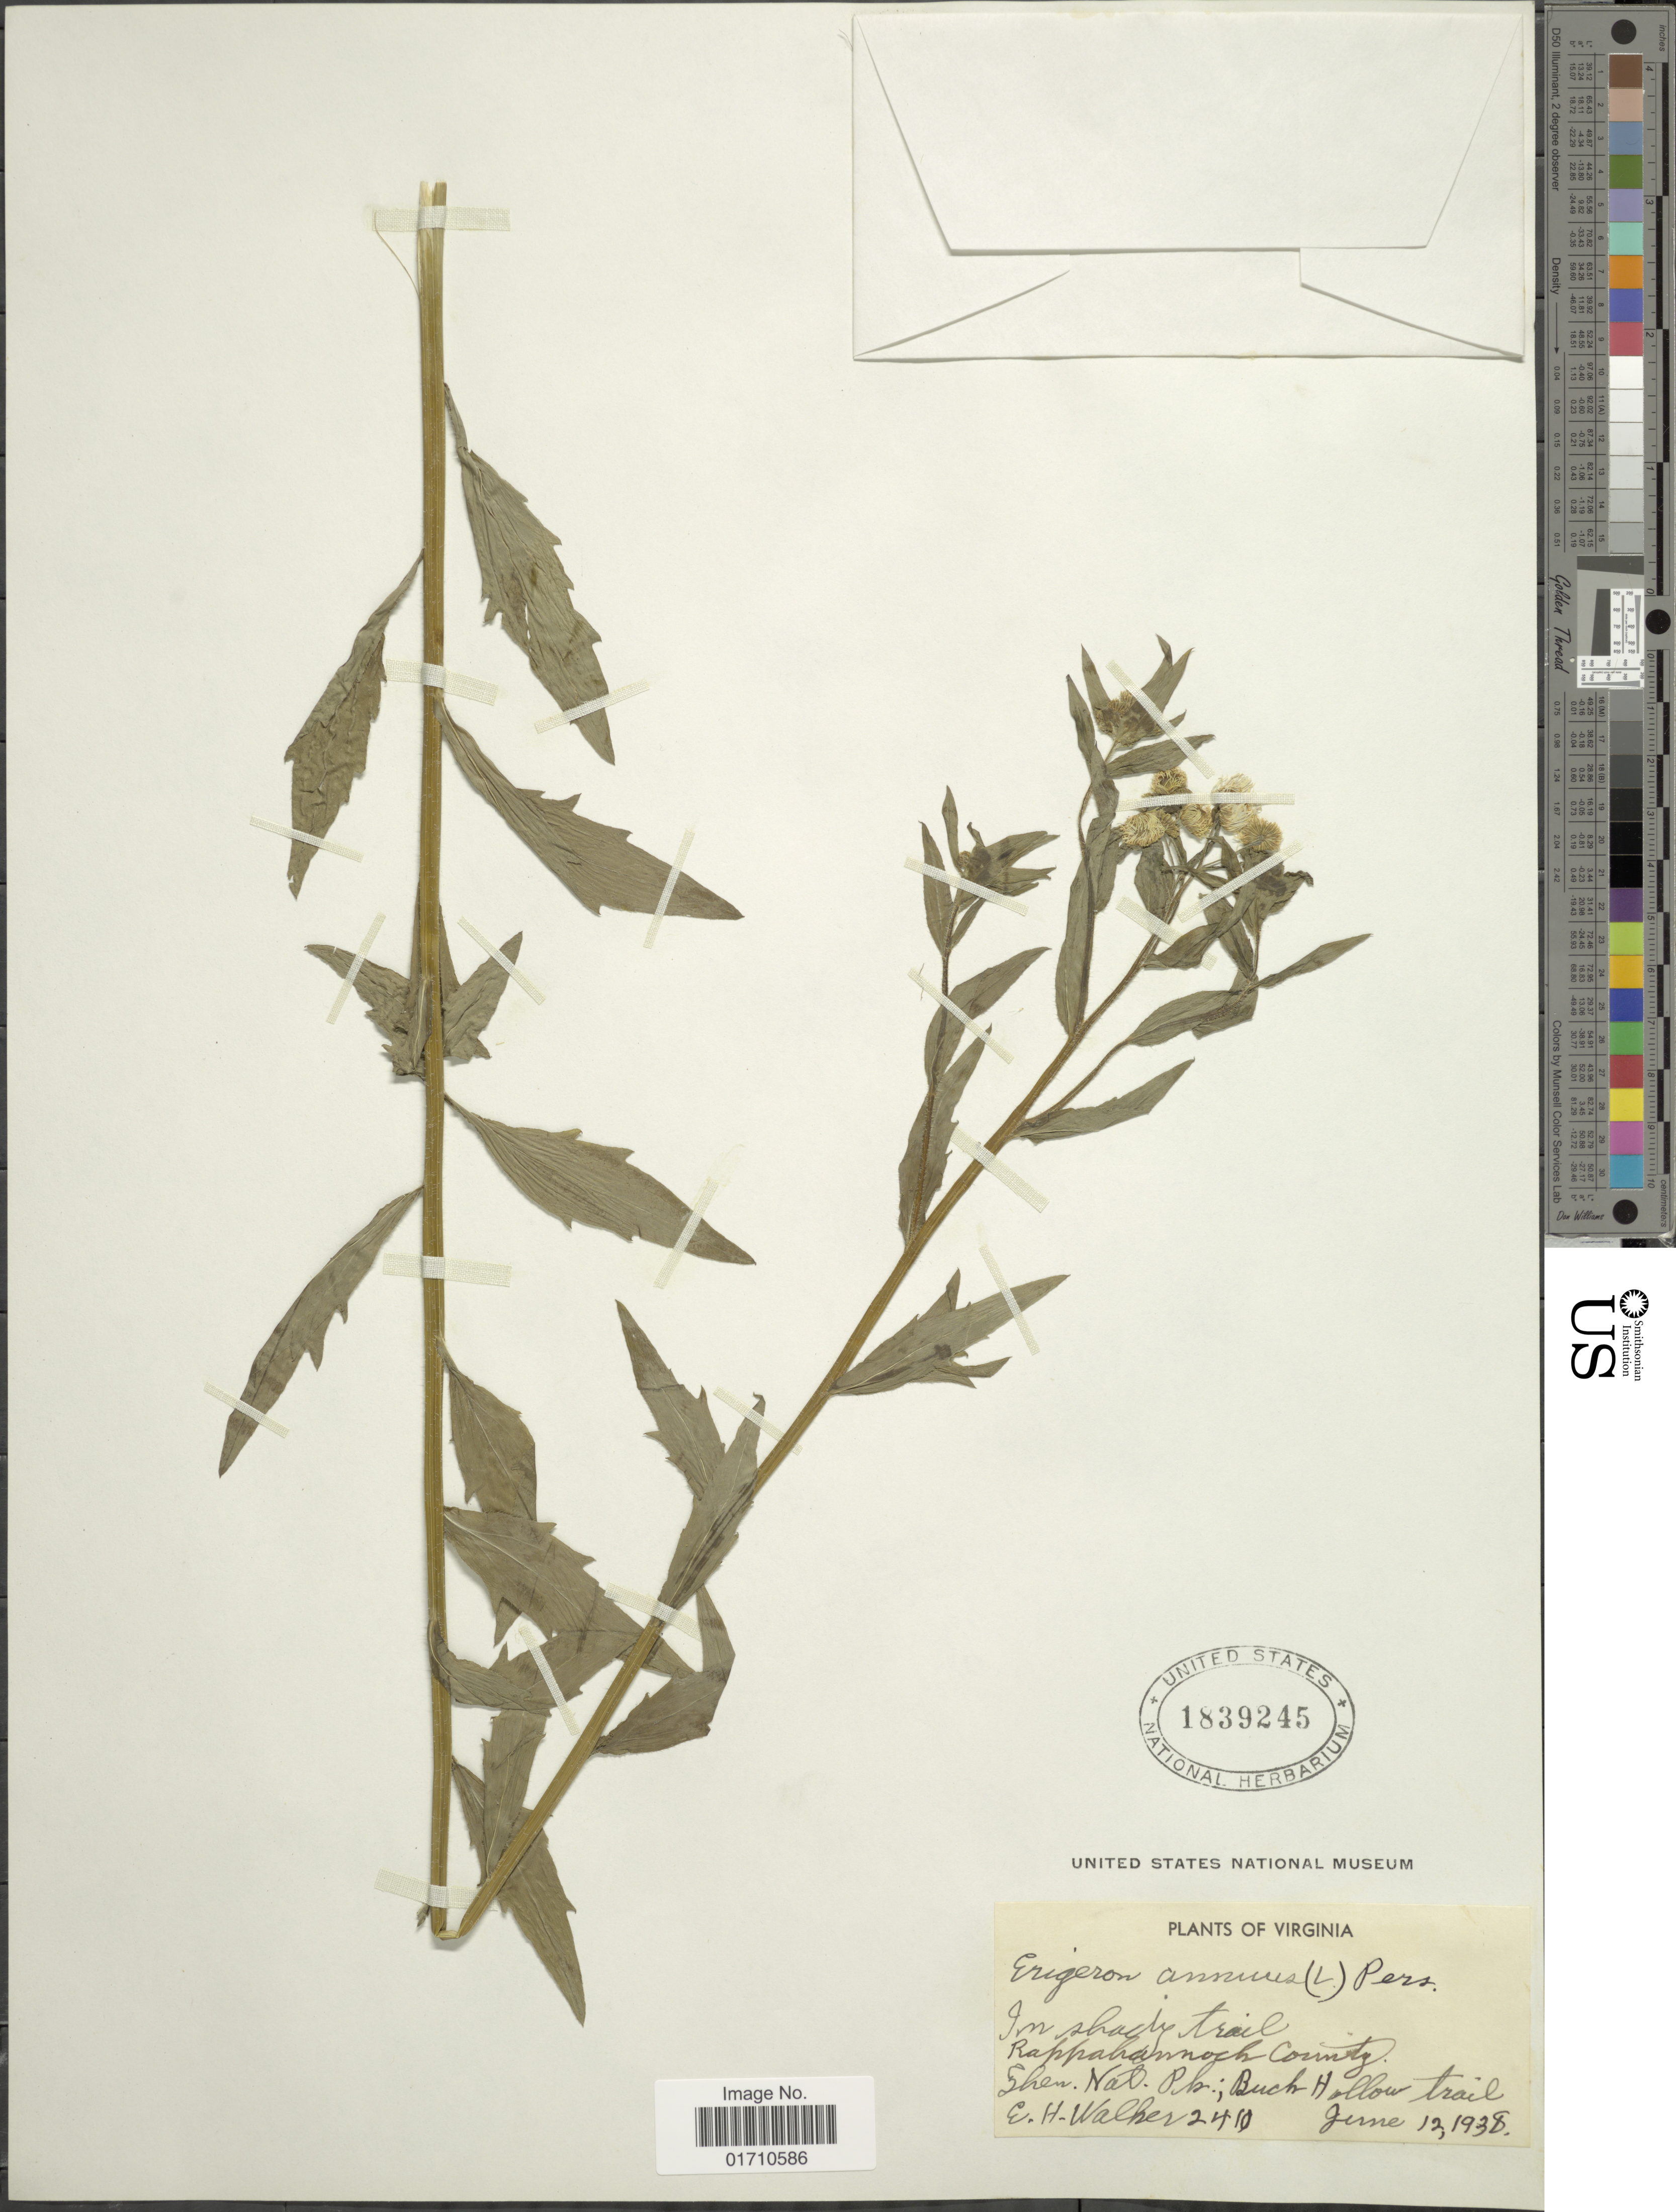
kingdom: Plantae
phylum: Tracheophyta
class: Magnoliopsida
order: Asterales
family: Asteraceae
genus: Erigeron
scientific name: Erigeron annuus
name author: (L.) Pers.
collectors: E. H. Walker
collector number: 2410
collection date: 1938-06-12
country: United States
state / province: Virginia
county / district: Rappahannock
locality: In shady trail, Shenandoah Nat'l. Park; Buch Hollow trail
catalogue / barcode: US 1839245